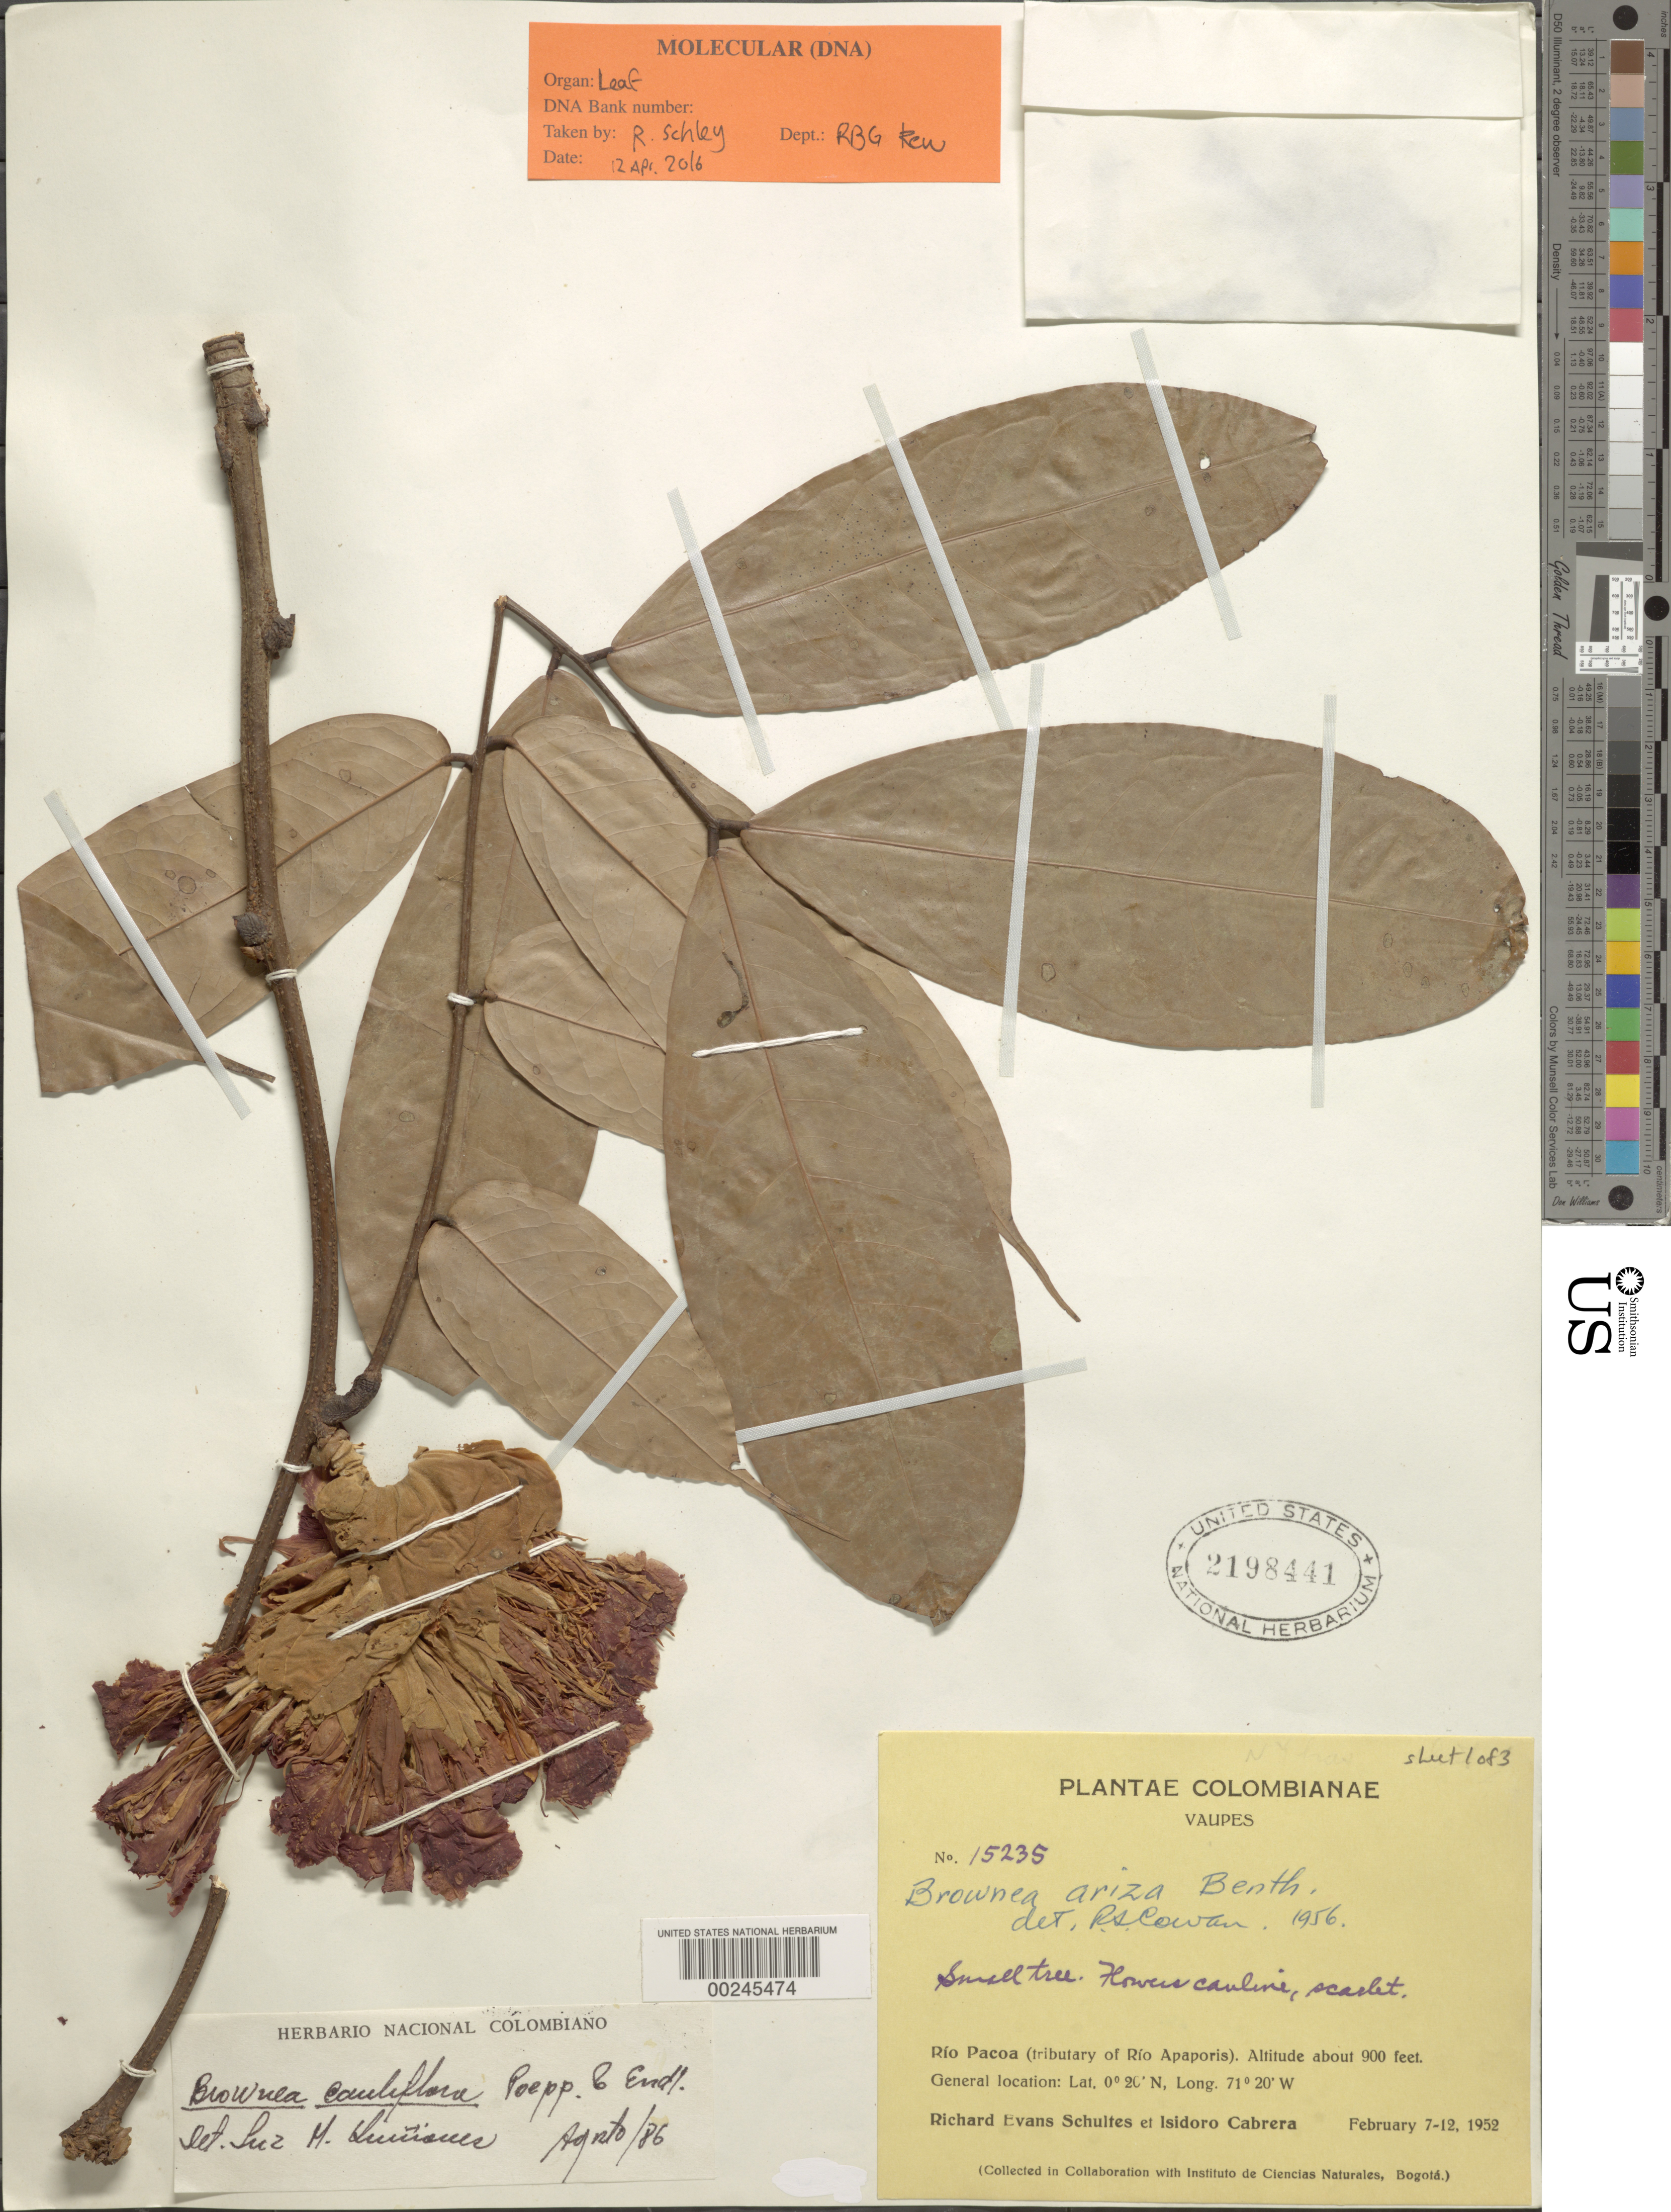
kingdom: Plantae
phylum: Tracheophyta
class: Magnoliopsida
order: Fabales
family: Fabaceae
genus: Brownea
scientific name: Brownea grandiceps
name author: Jacq.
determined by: Santos-Silva, J.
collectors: R. E. Schultes & I. Cabrera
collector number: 15235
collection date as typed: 07 Feb 1952 to 12 Feb 1952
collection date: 1952-02-07/1952-02-12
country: Colombia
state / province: Vaupés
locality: Rio Pacoa (tributary Rio Apaporis)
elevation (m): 274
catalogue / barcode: US 2198441